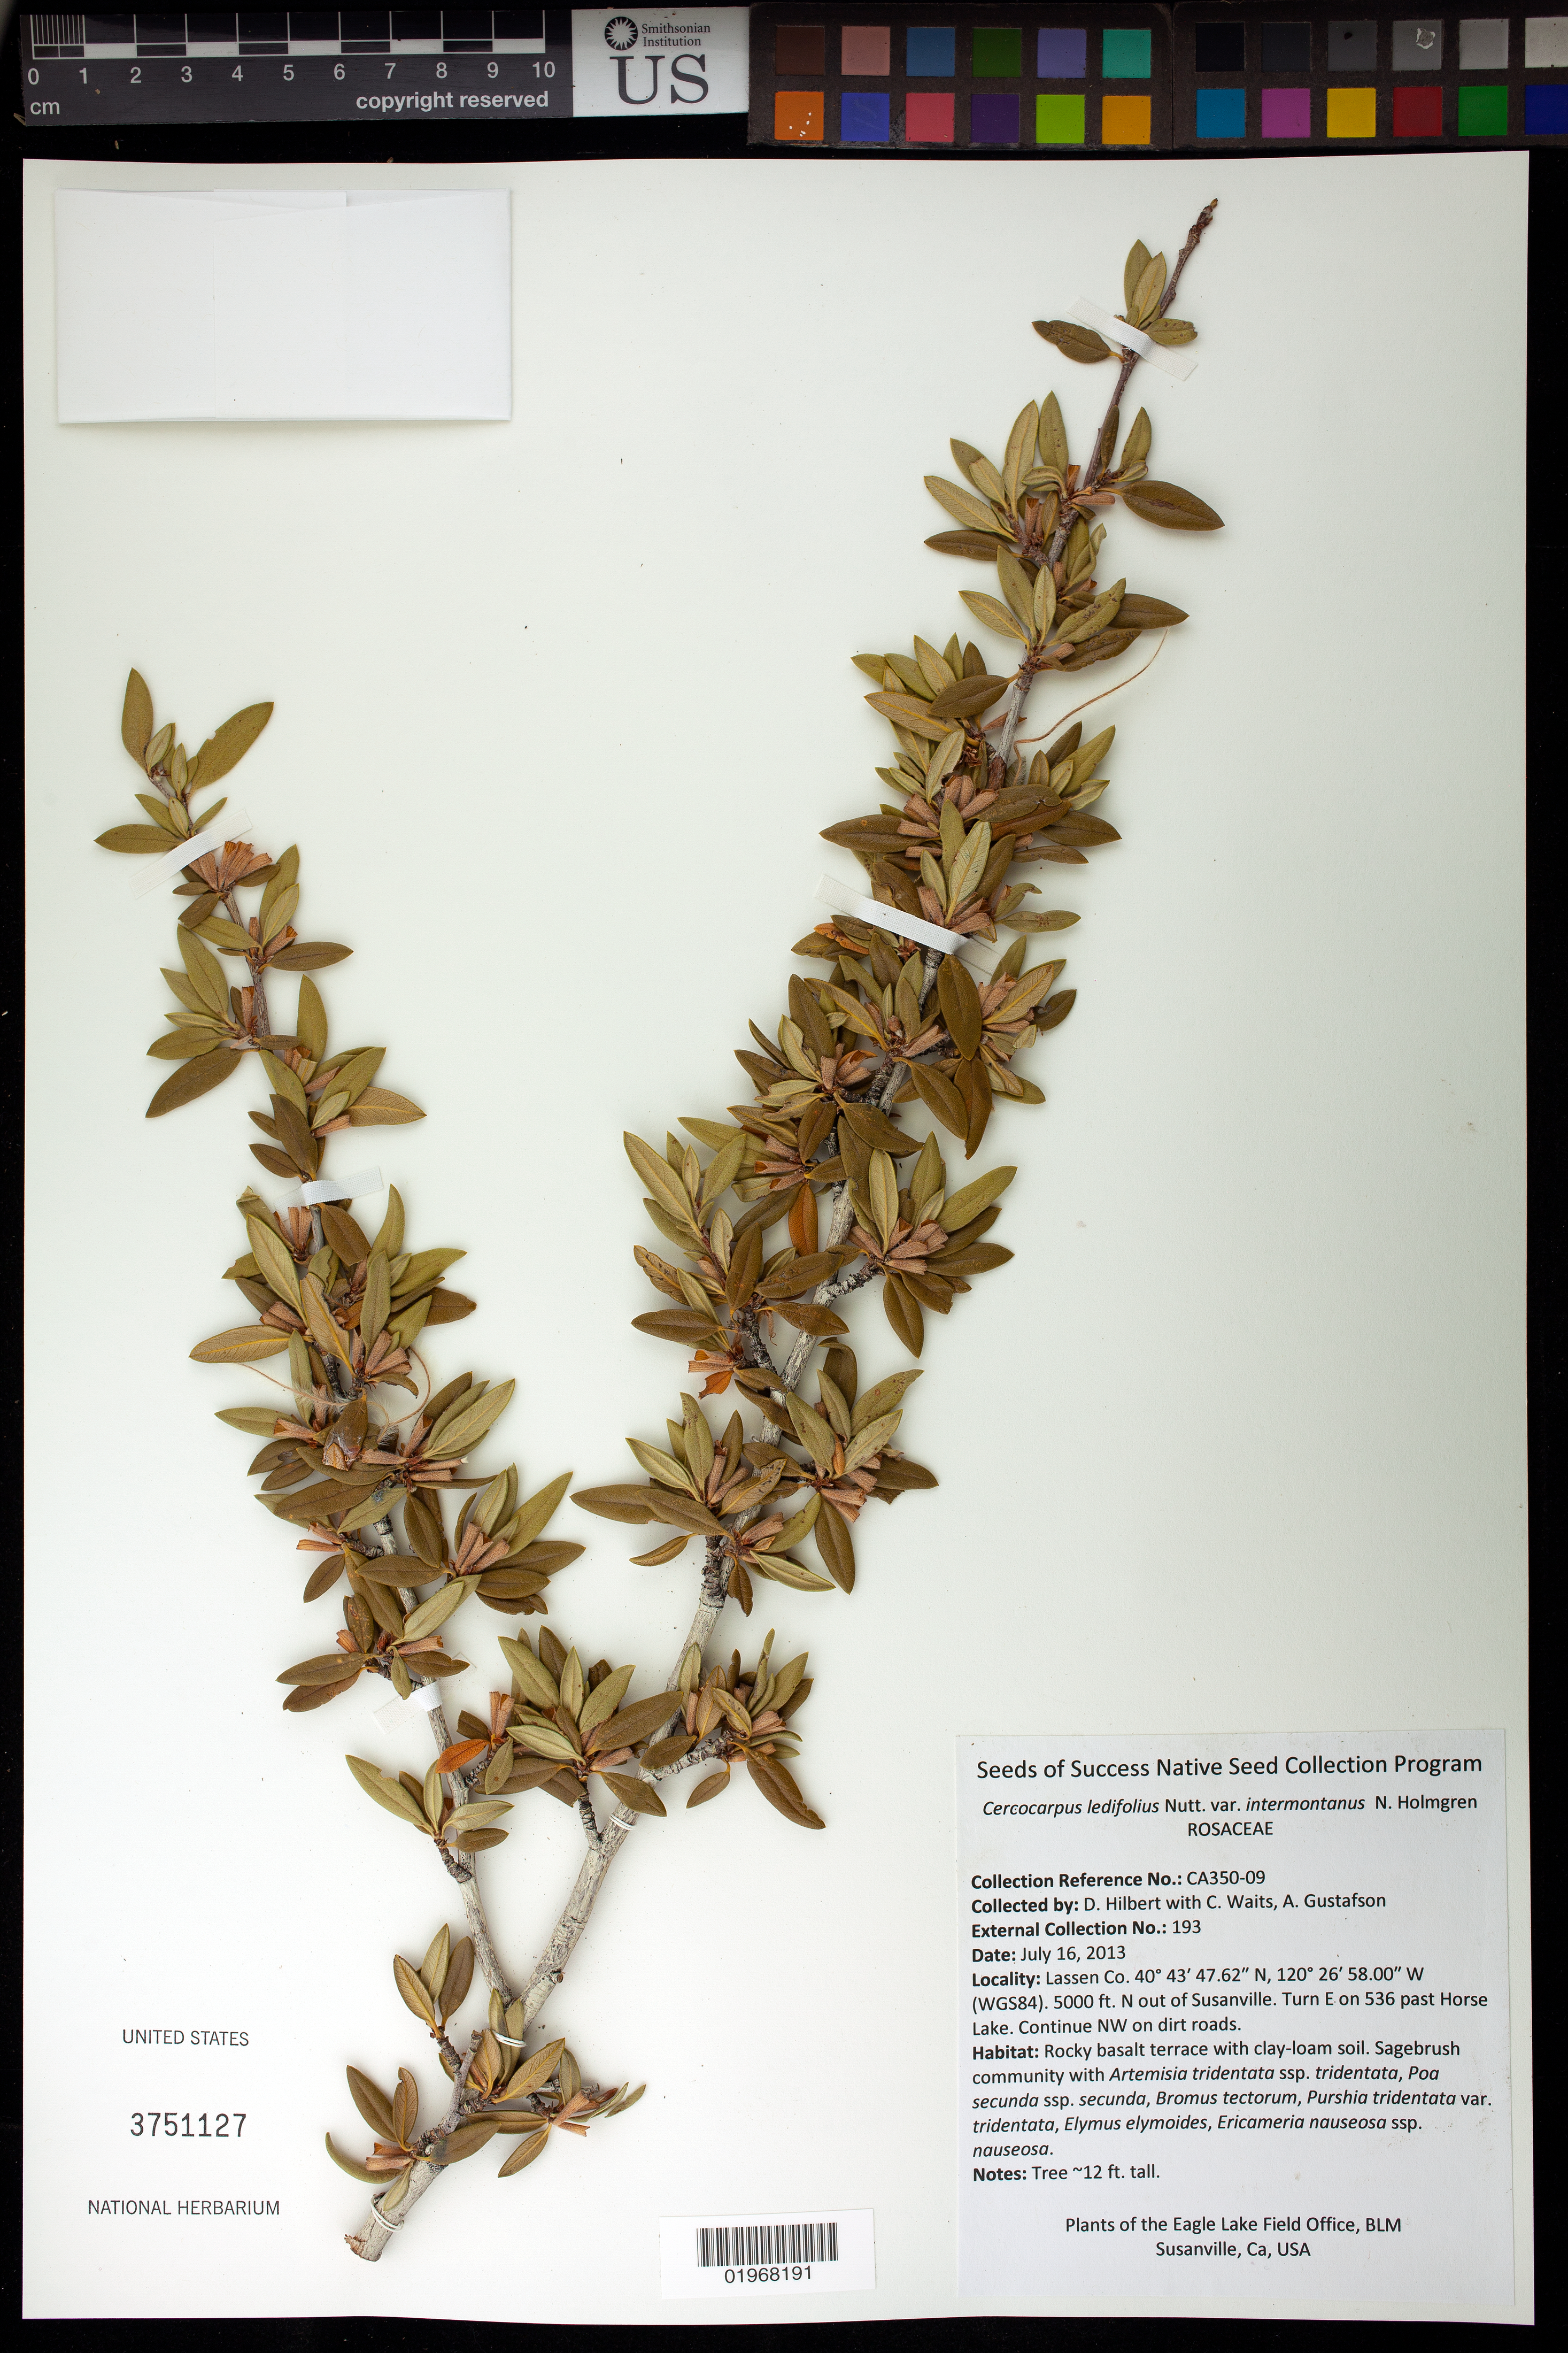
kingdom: Plantae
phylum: Tracheophyta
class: Magnoliopsida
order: Rosales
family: Rosaceae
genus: Cercocarpus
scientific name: Cercocarpus ledifolius var. intermontanus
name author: Nutt.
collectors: D. Hilbert, C. Waits & A. Gustafson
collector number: CA350-09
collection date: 2013-07-16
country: United States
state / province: California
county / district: Lassen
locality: N out of Susanville, E on 536 past Horse Lake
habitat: Rocky basalt terrace with clay-loam soil. Sagebrush community with Bromus tectorum, Elymus elymoides, ect.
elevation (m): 1524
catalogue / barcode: US 3751127